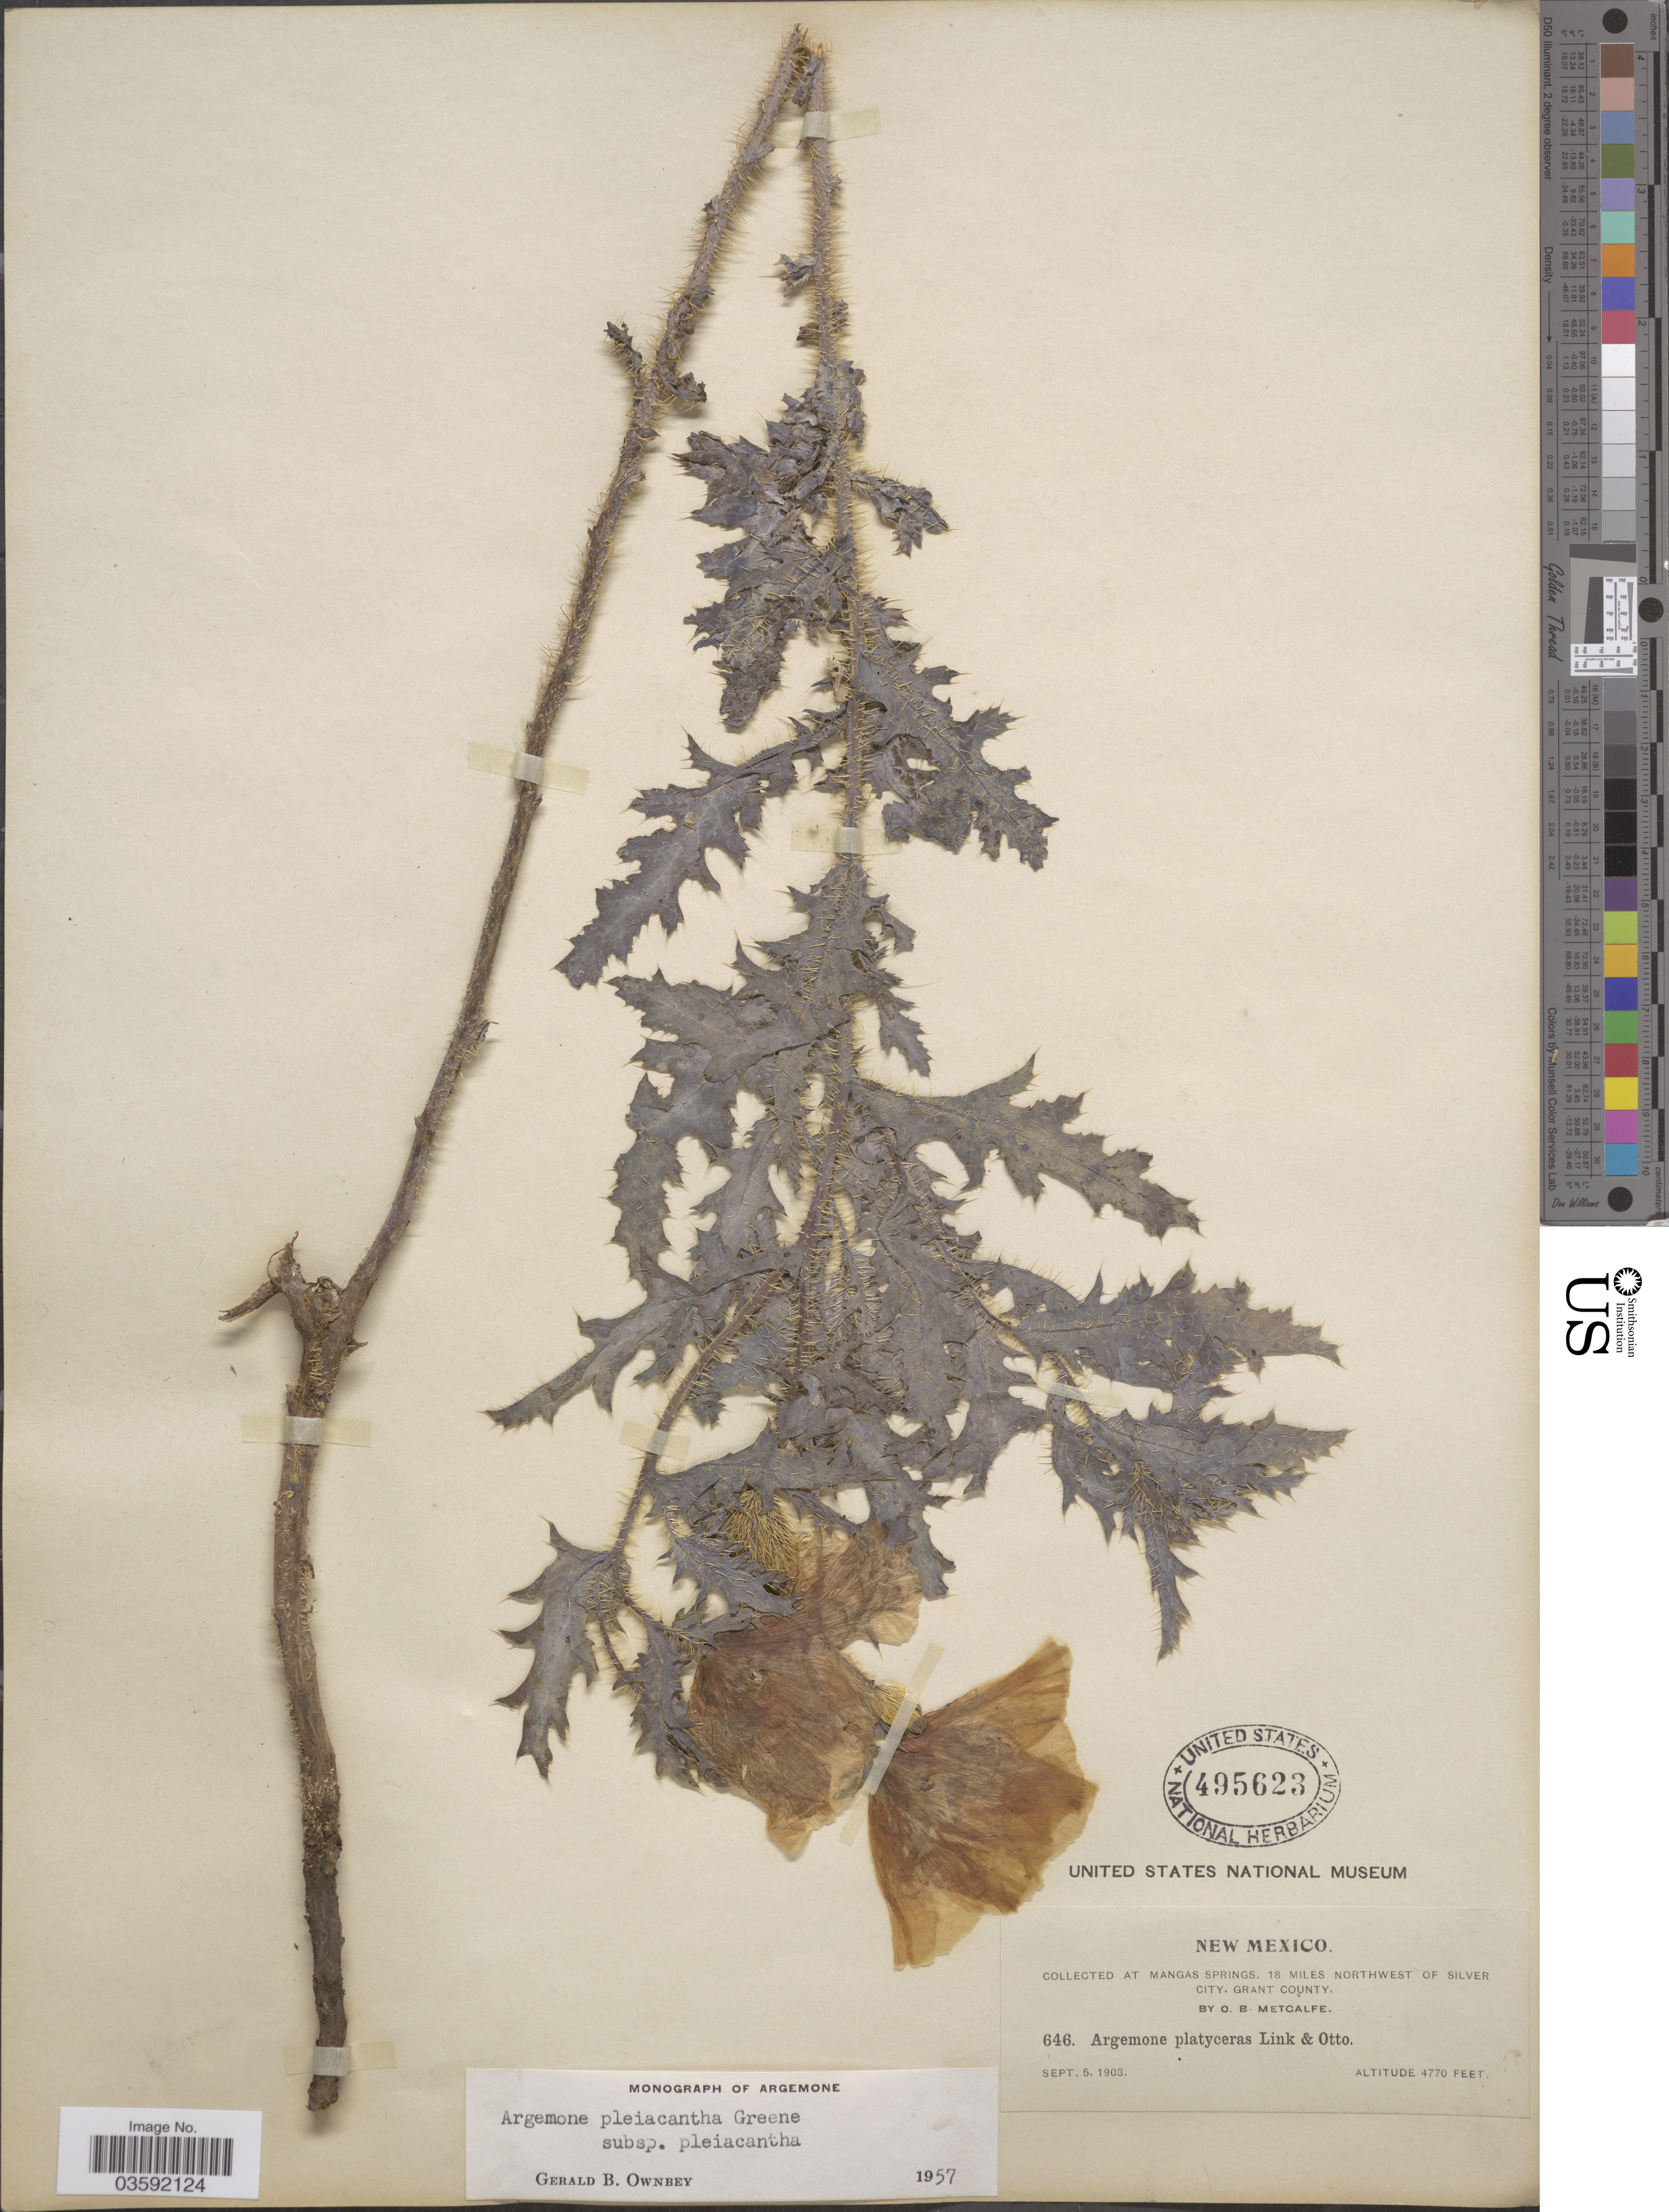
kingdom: Plantae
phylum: Tracheophyta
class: Magnoliopsida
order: Ranunculales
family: Papaveraceae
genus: Argemone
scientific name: Argemone pleiacantha subsp. pleiacantha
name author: Greene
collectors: O. B. Metcalfe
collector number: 646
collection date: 1903-09-05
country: United States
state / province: New Mexico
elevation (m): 1454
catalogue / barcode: US 495623